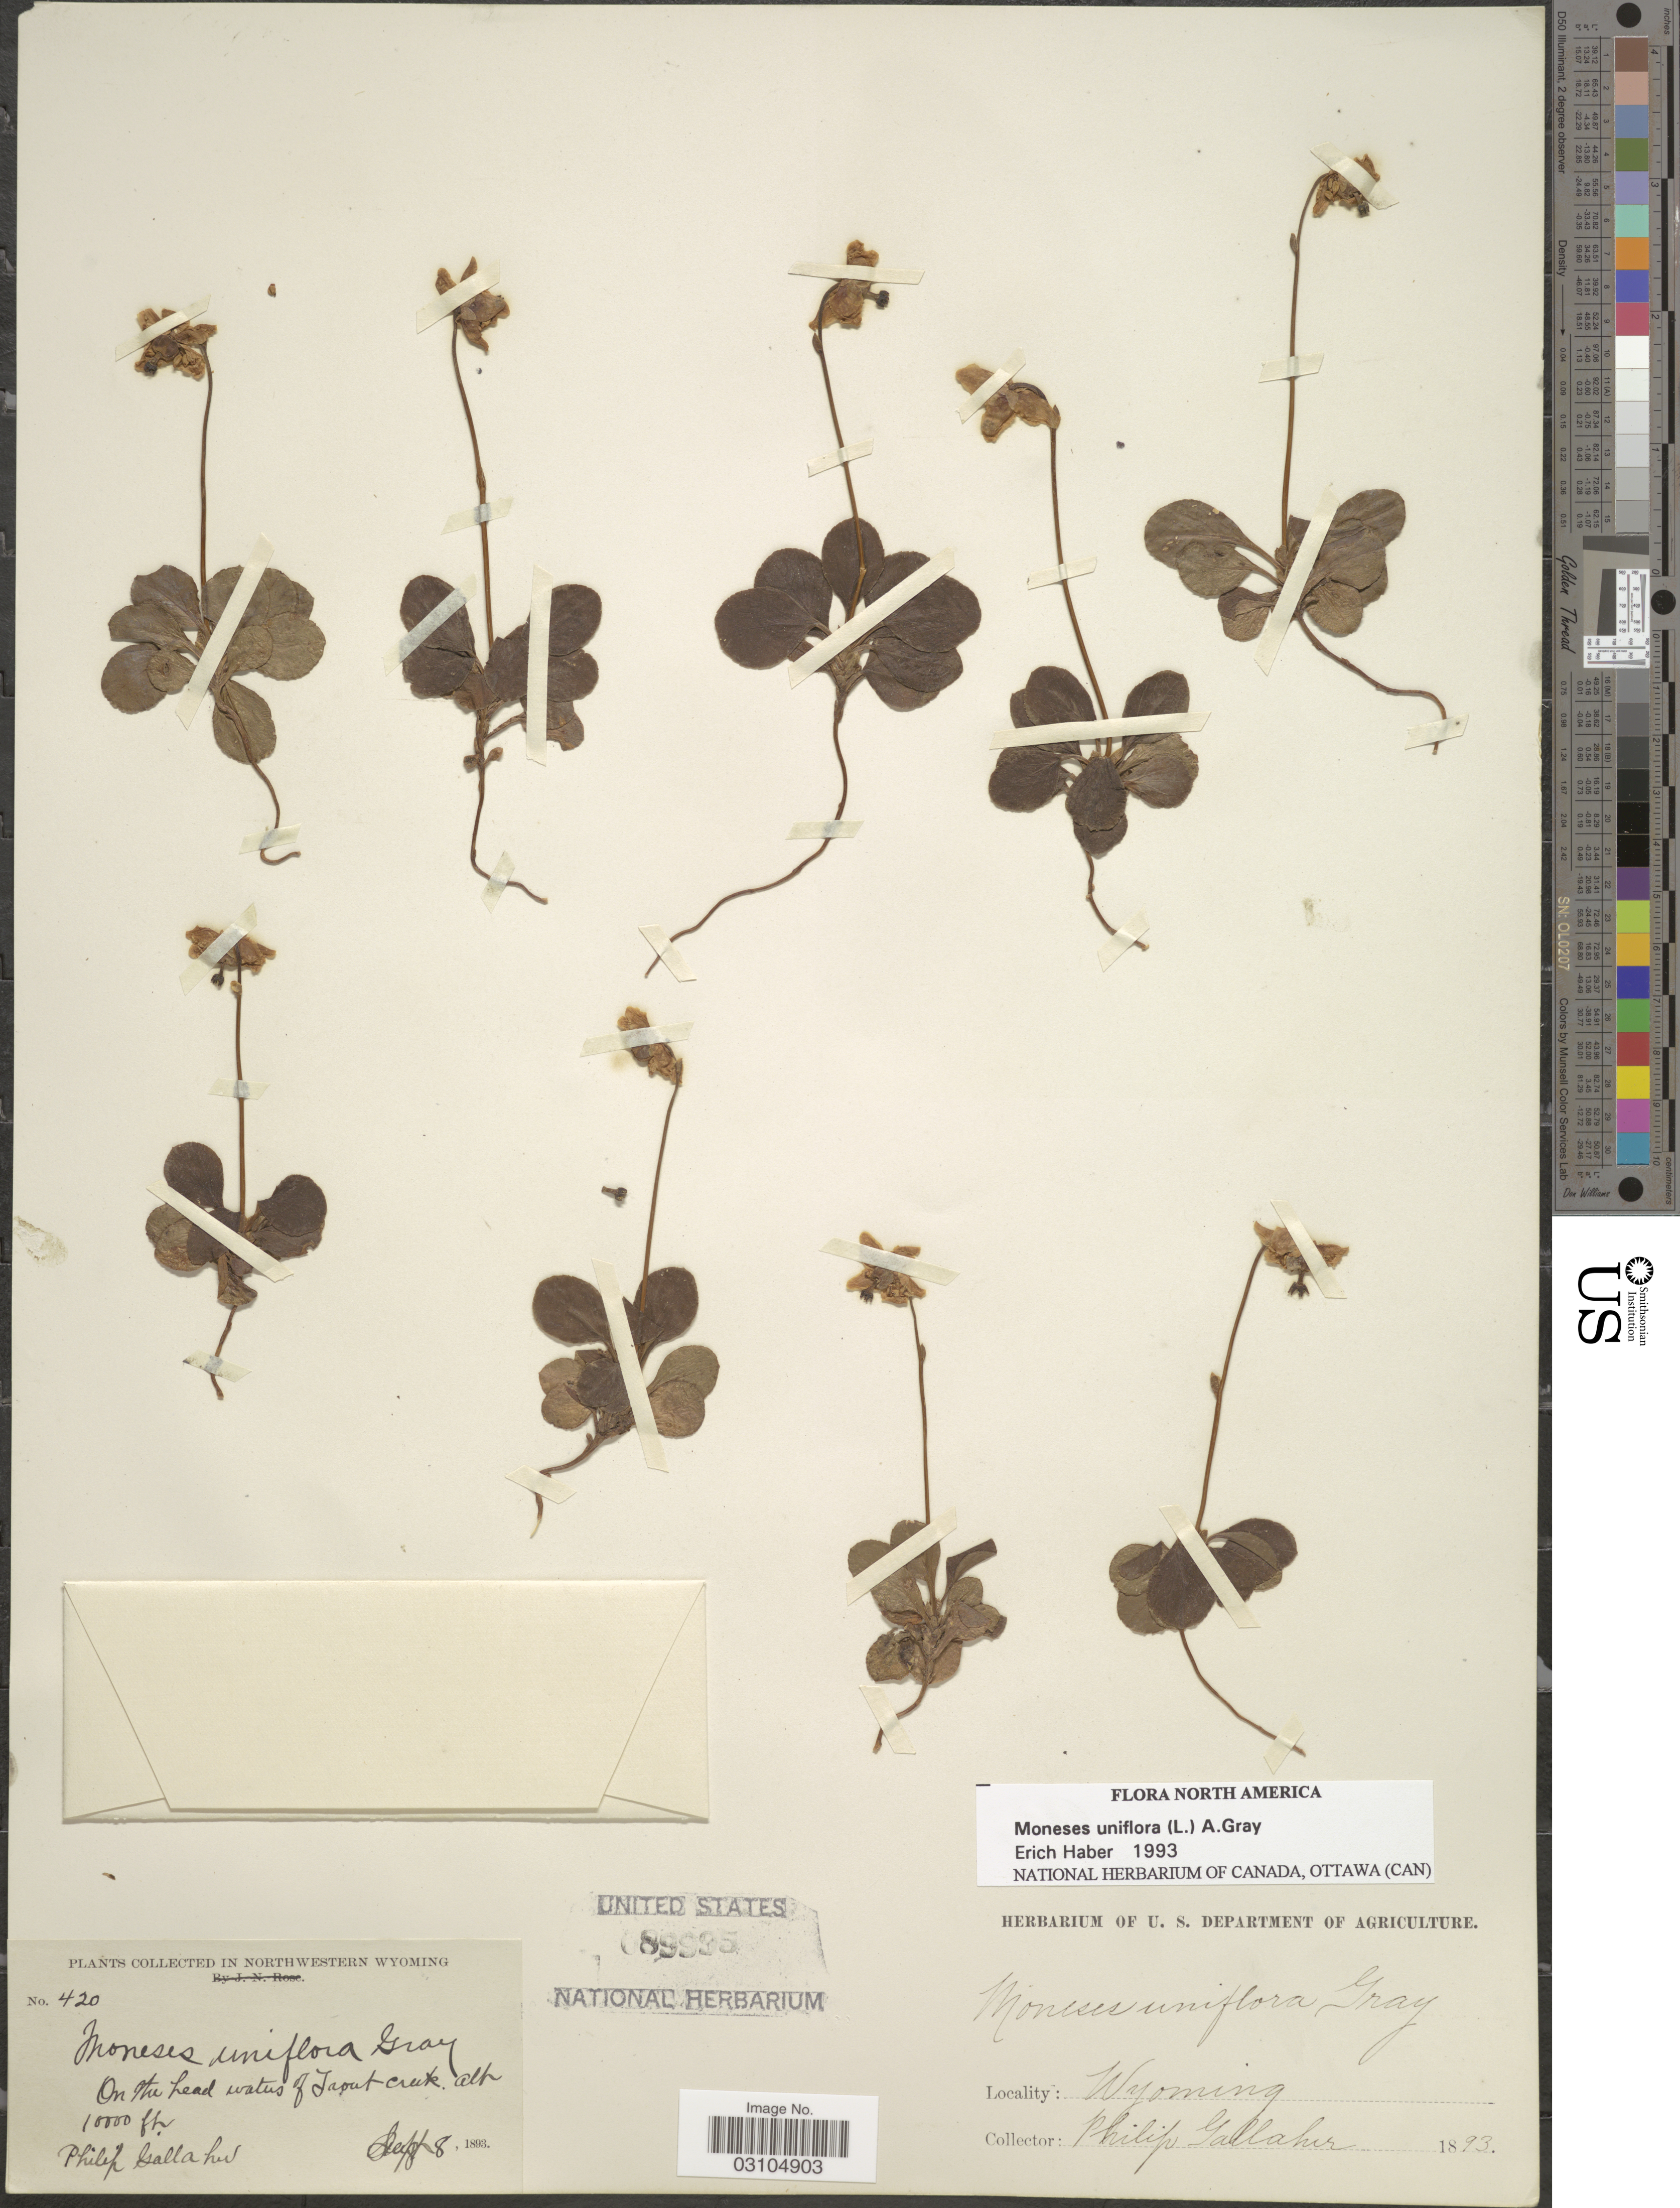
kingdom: Plantae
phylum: Tracheophyta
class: Magnoliopsida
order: Ericales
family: Ericaceae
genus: Moneses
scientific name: Moneses uniflora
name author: (L.) A. Gray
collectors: P. Gallaher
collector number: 420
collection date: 1893-09-08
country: United States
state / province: Wyoming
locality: On the head waters of Taout creek, In Northwestern Wyoming.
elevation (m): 3048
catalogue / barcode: US 89935